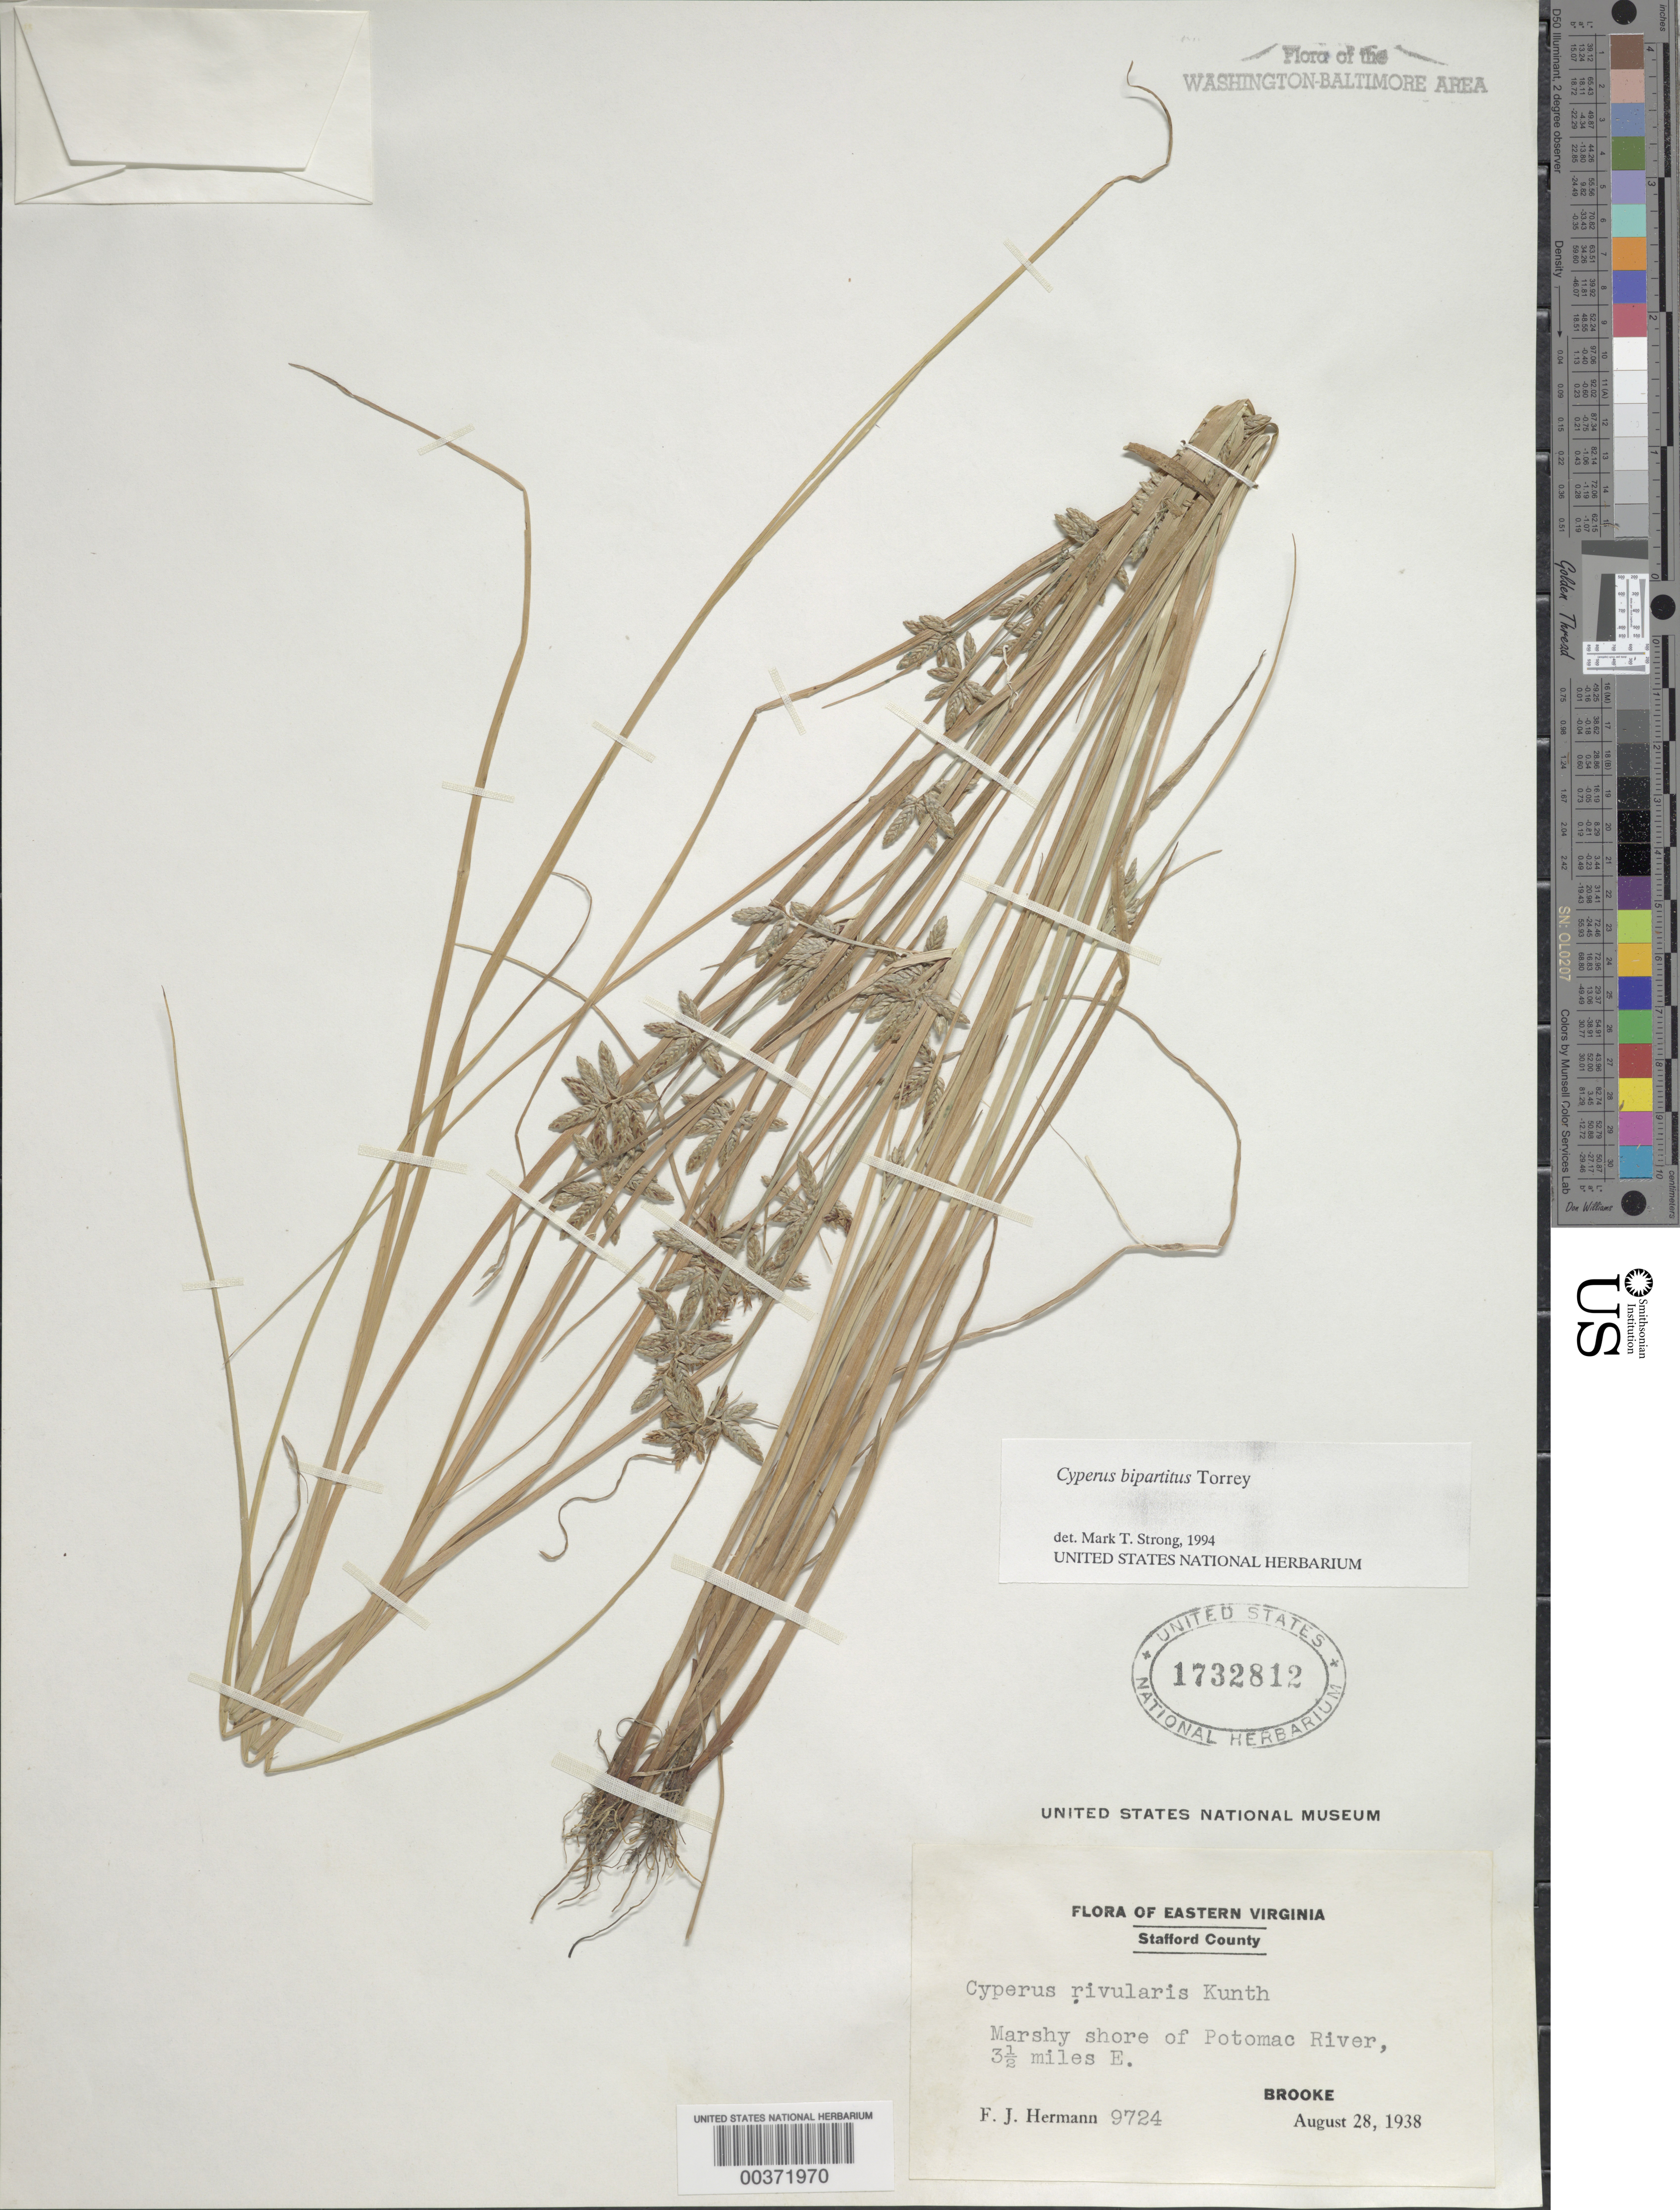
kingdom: Plantae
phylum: Tracheophyta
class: Liliopsida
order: Poales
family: Cyperaceae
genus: Cyperus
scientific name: Cyperus bipartitus Torr.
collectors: F. J. Hermann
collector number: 9724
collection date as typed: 28 Aug 1938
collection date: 1938-08-28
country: United States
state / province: Virginia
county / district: Stafford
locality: Potomac River east of Brooke C. & O. Canal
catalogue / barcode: US 1732812